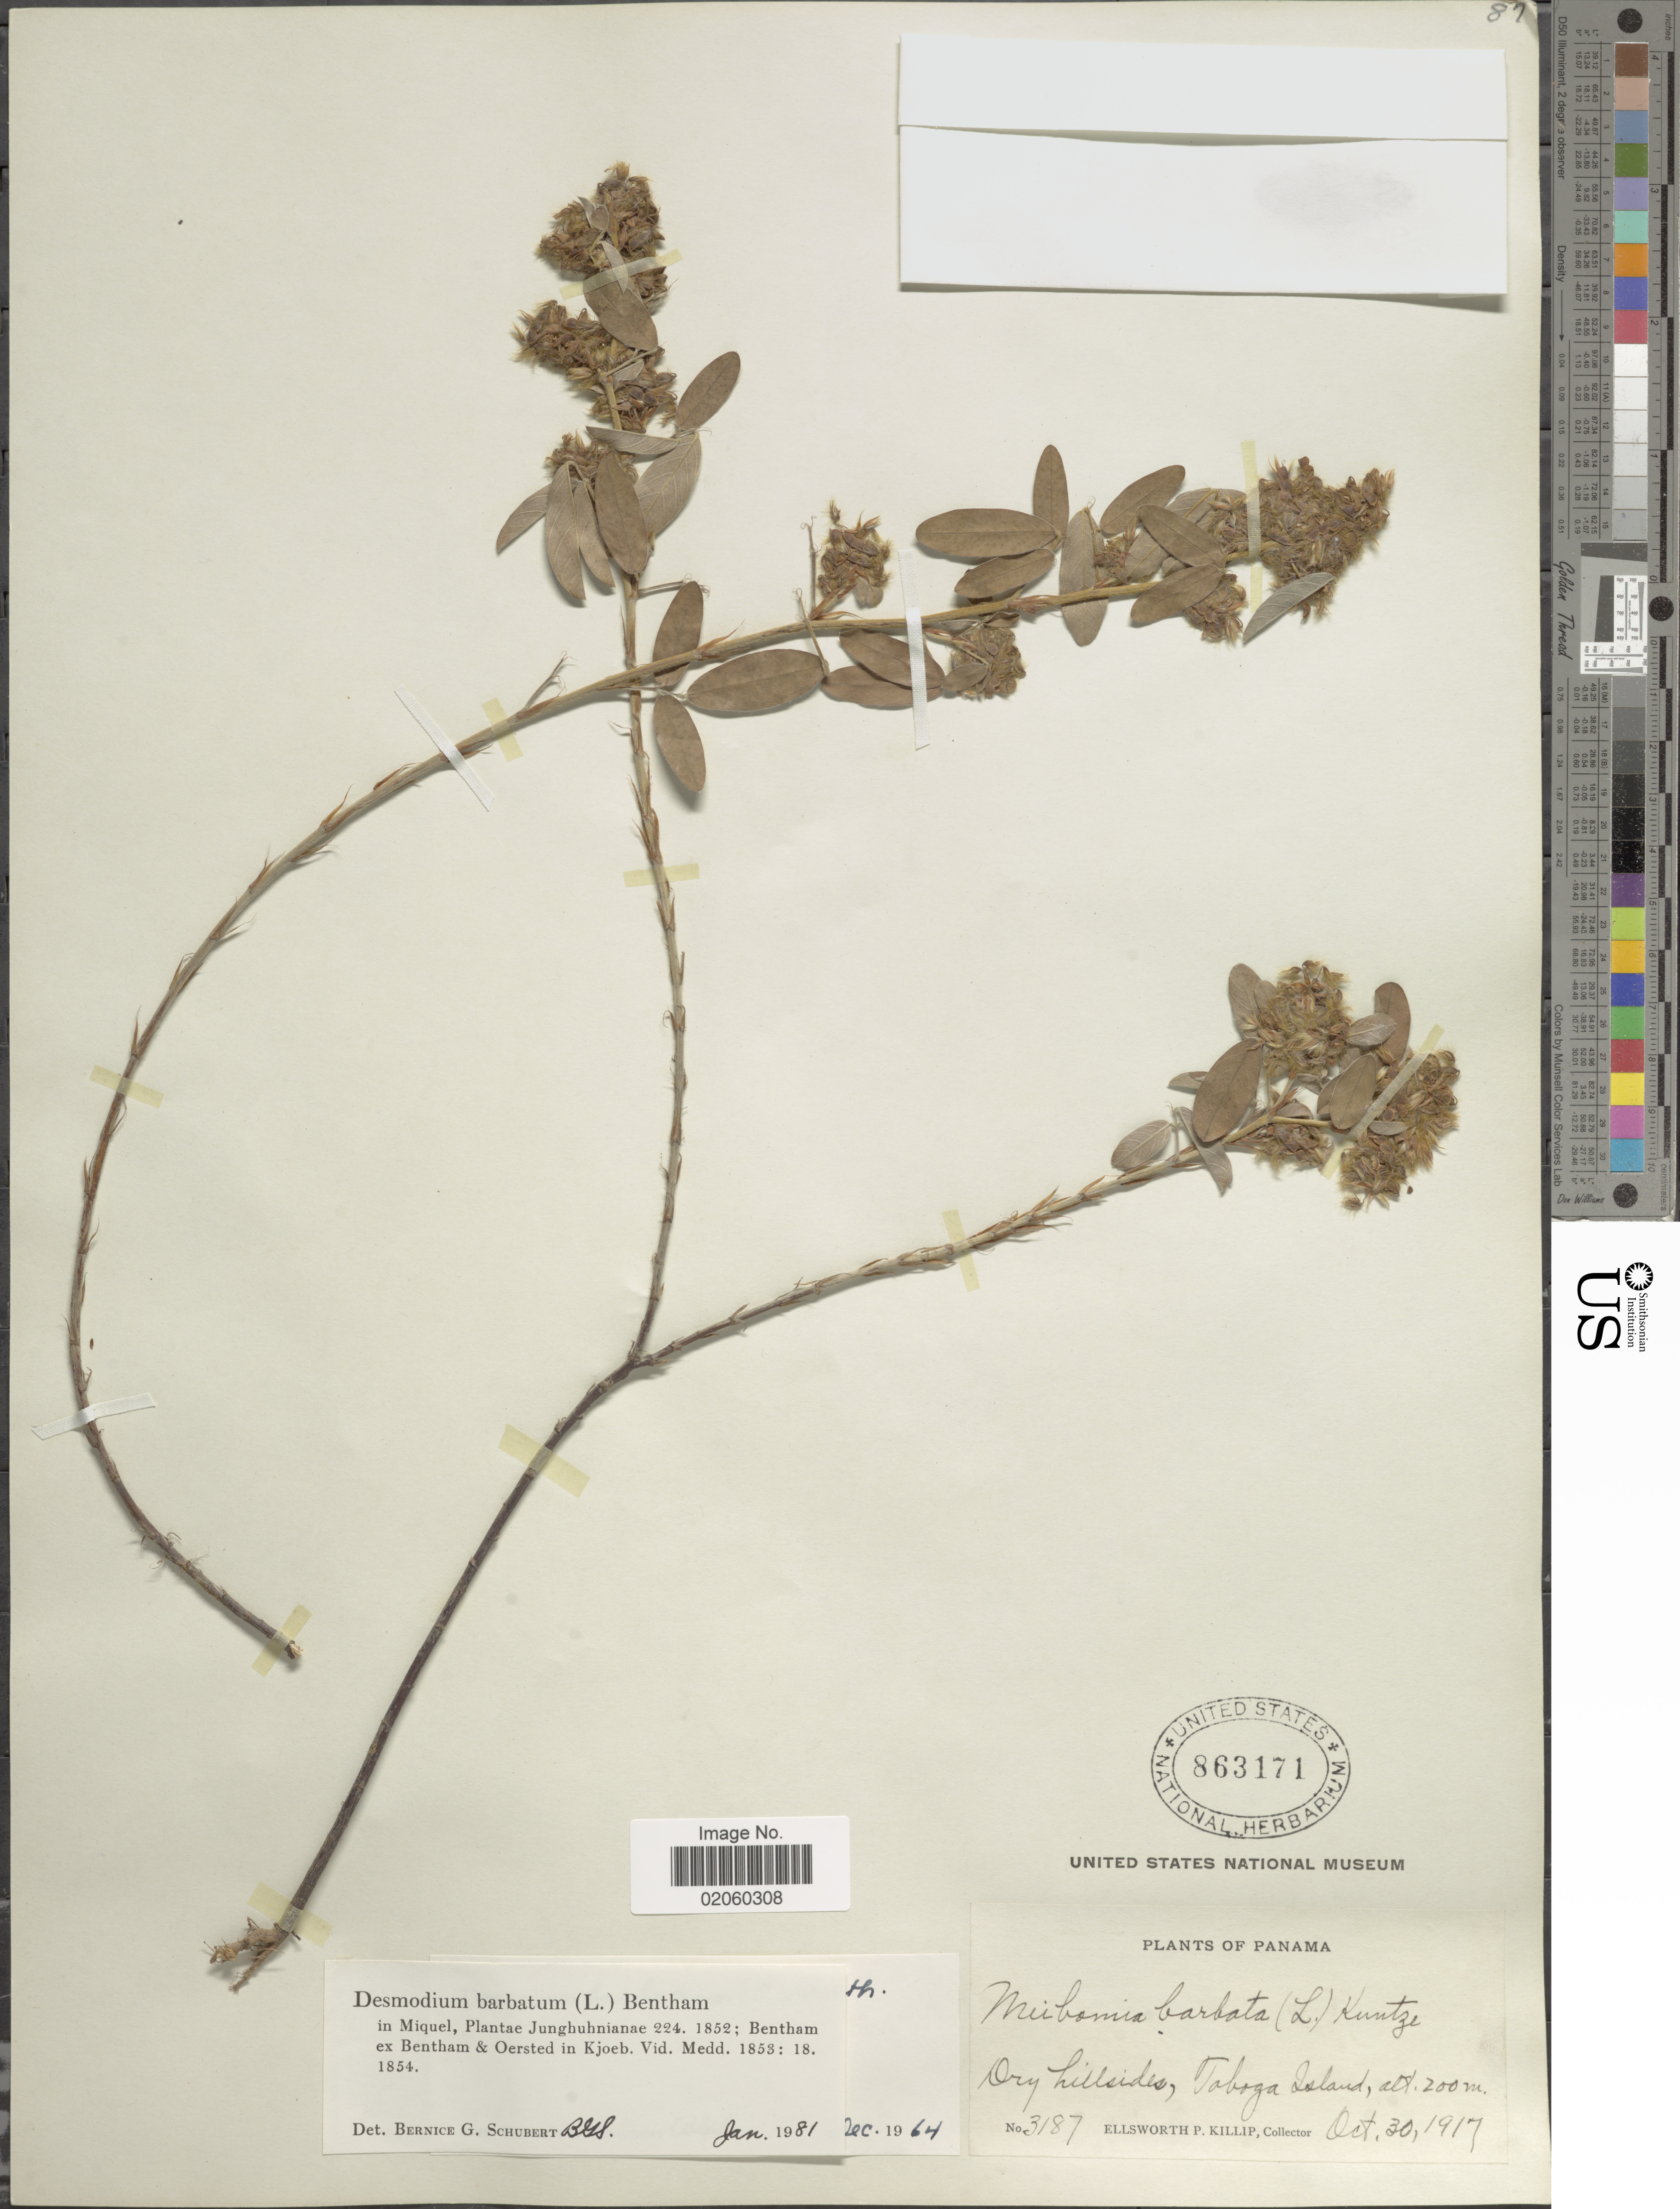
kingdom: Plantae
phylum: Tracheophyta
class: Magnoliopsida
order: Fabales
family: Fabaceae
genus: Grona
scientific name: Grona barbata var. barbata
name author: (L.) H. Ohashi & K. Ohashi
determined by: Strong, Mark T., (BOT), Smithsonian Institution - National Museum of Natural History (UNITED STATES)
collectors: E. P. Killip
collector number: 3187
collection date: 1917-10-30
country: Panama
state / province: Panamá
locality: Taboga Island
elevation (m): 200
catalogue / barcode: US 863171